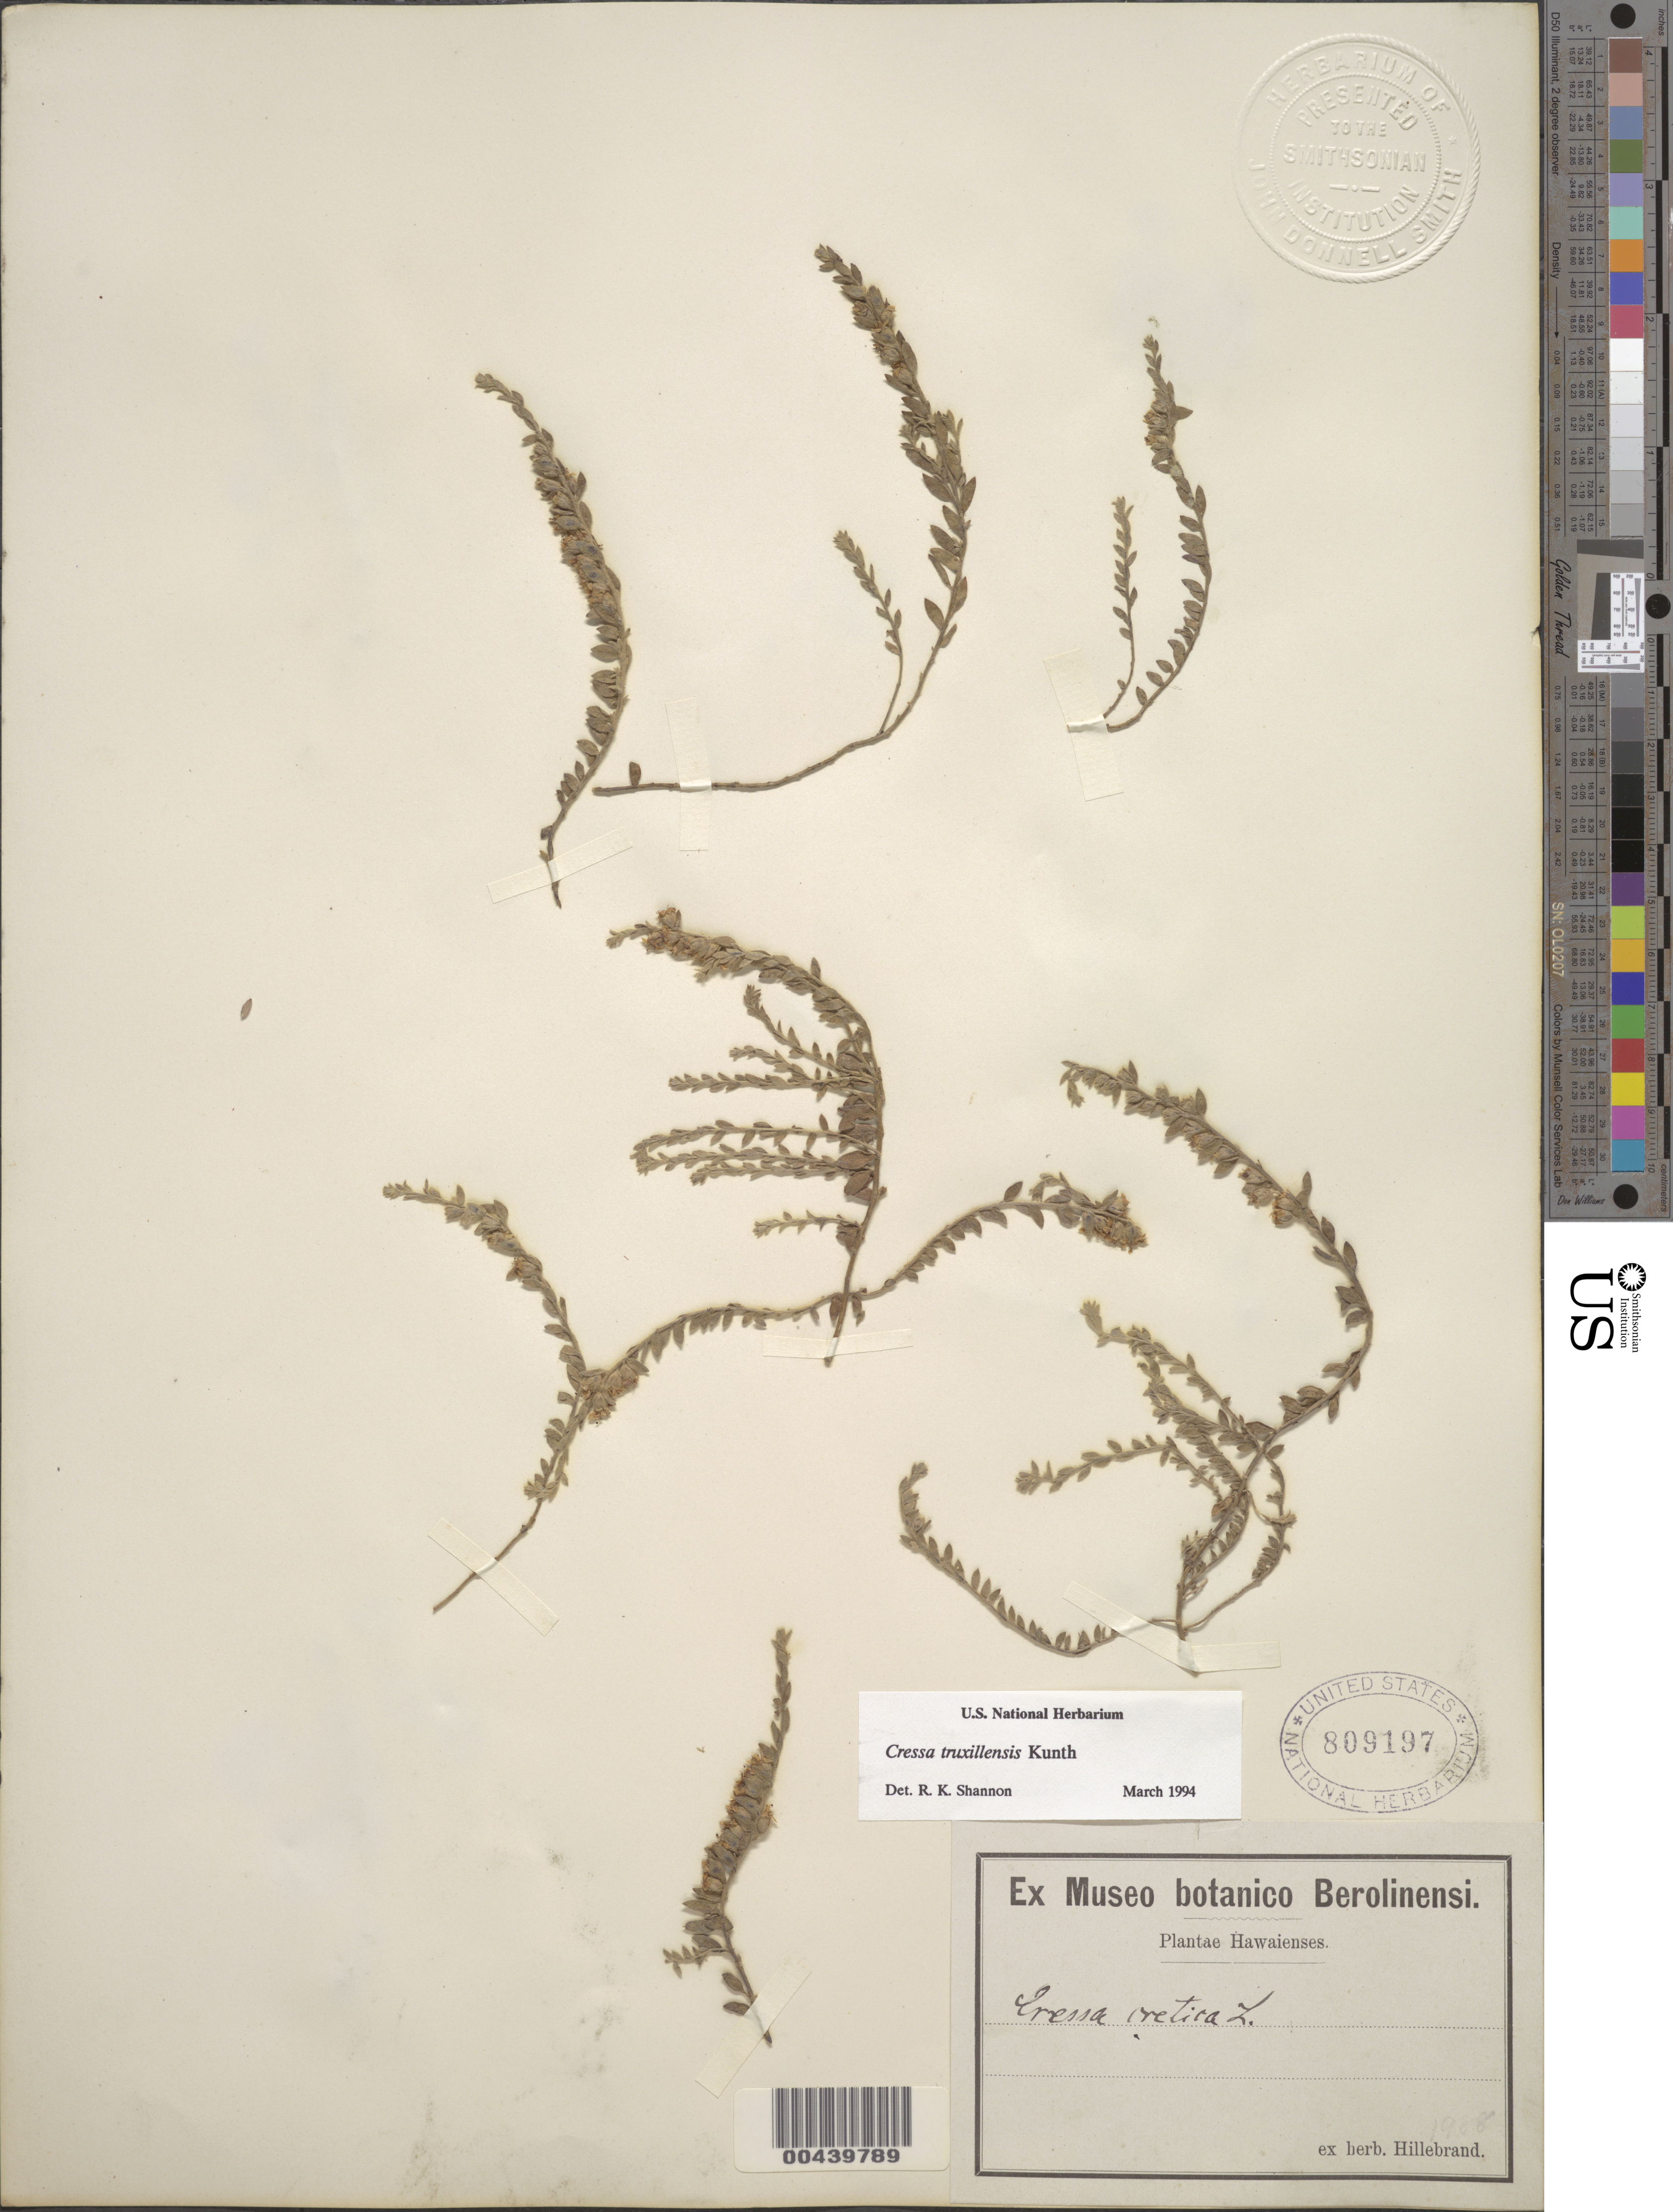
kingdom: Plantae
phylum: Tracheophyta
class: Magnoliopsida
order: Solanales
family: Convolvulaceae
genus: Cressa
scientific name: Cressa truxillensis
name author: Kunth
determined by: Shannon, R. K., (UNITED STATES)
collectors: W. Hillebrand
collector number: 1988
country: United States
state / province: Hawaii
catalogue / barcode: US 809197